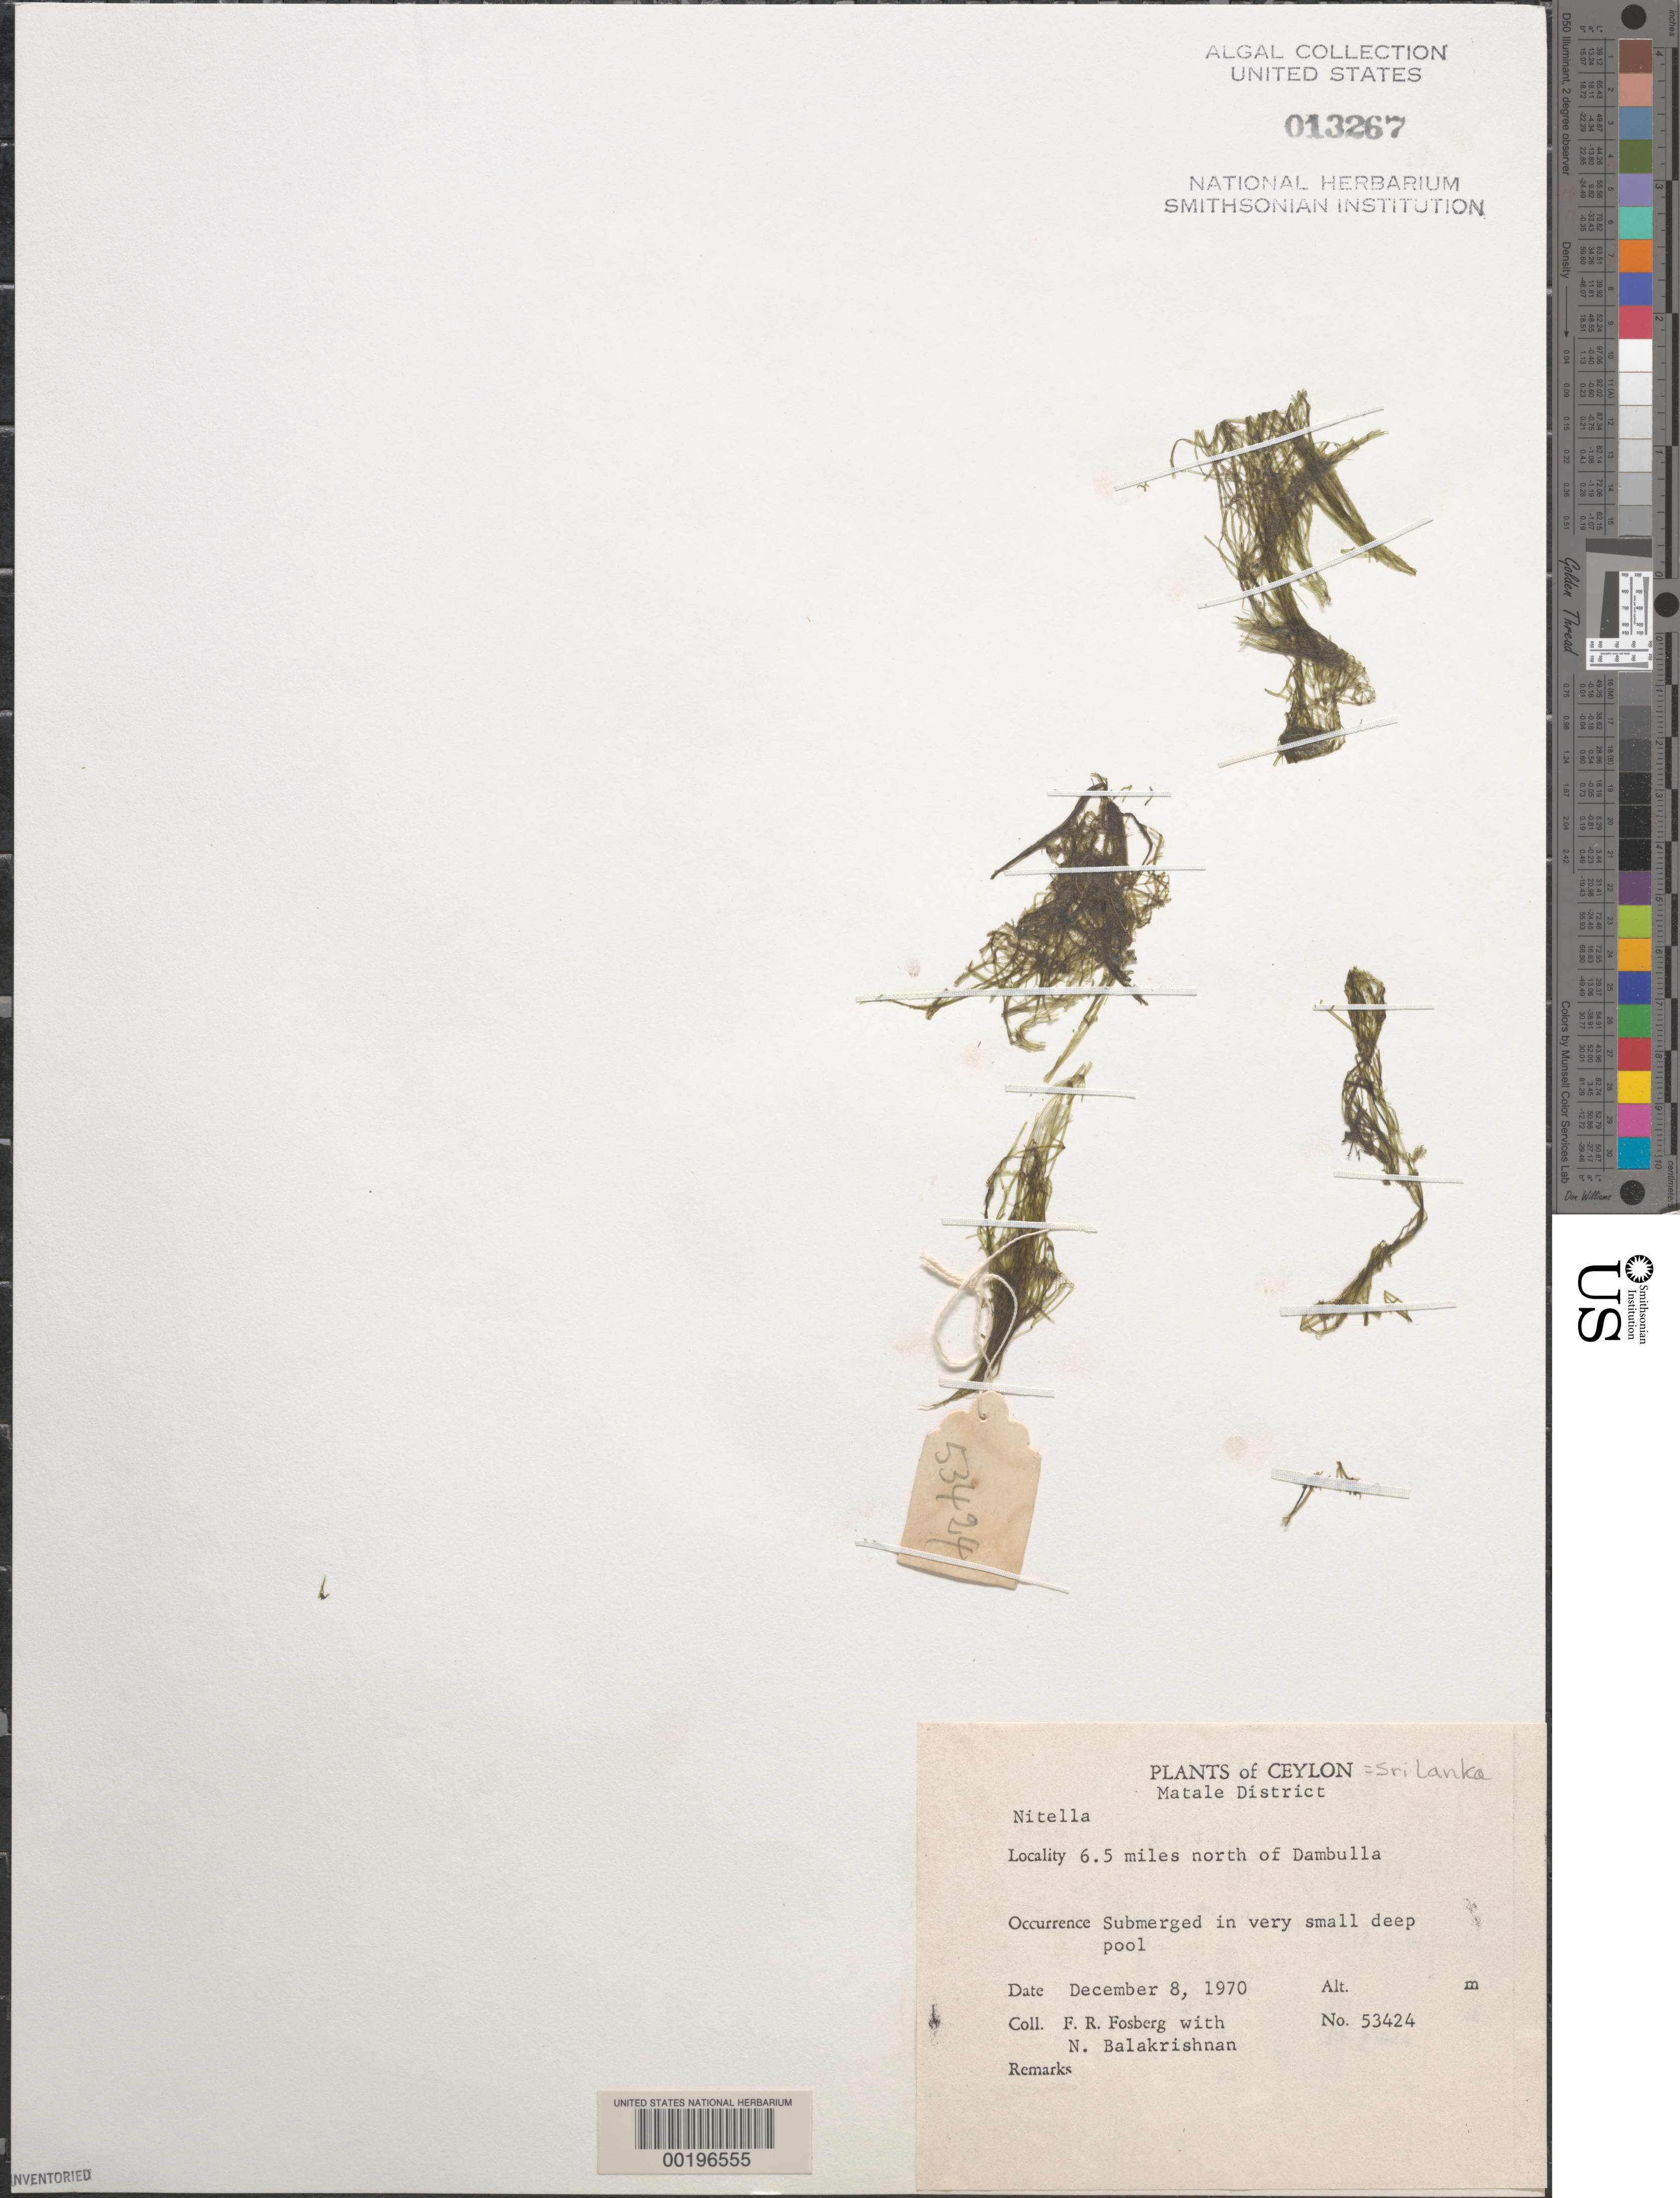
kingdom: Plantae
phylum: Charophyta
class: Charophyceae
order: Charales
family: Characeae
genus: Chara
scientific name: Chara sp.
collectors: F. R. Fosberg & N. Balakrishnan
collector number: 53424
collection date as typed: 08 Dec 1970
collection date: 1970-12-08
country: Sri Lanka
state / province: Central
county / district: Matale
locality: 6.5 miles north of Dambulla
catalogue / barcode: US 13267